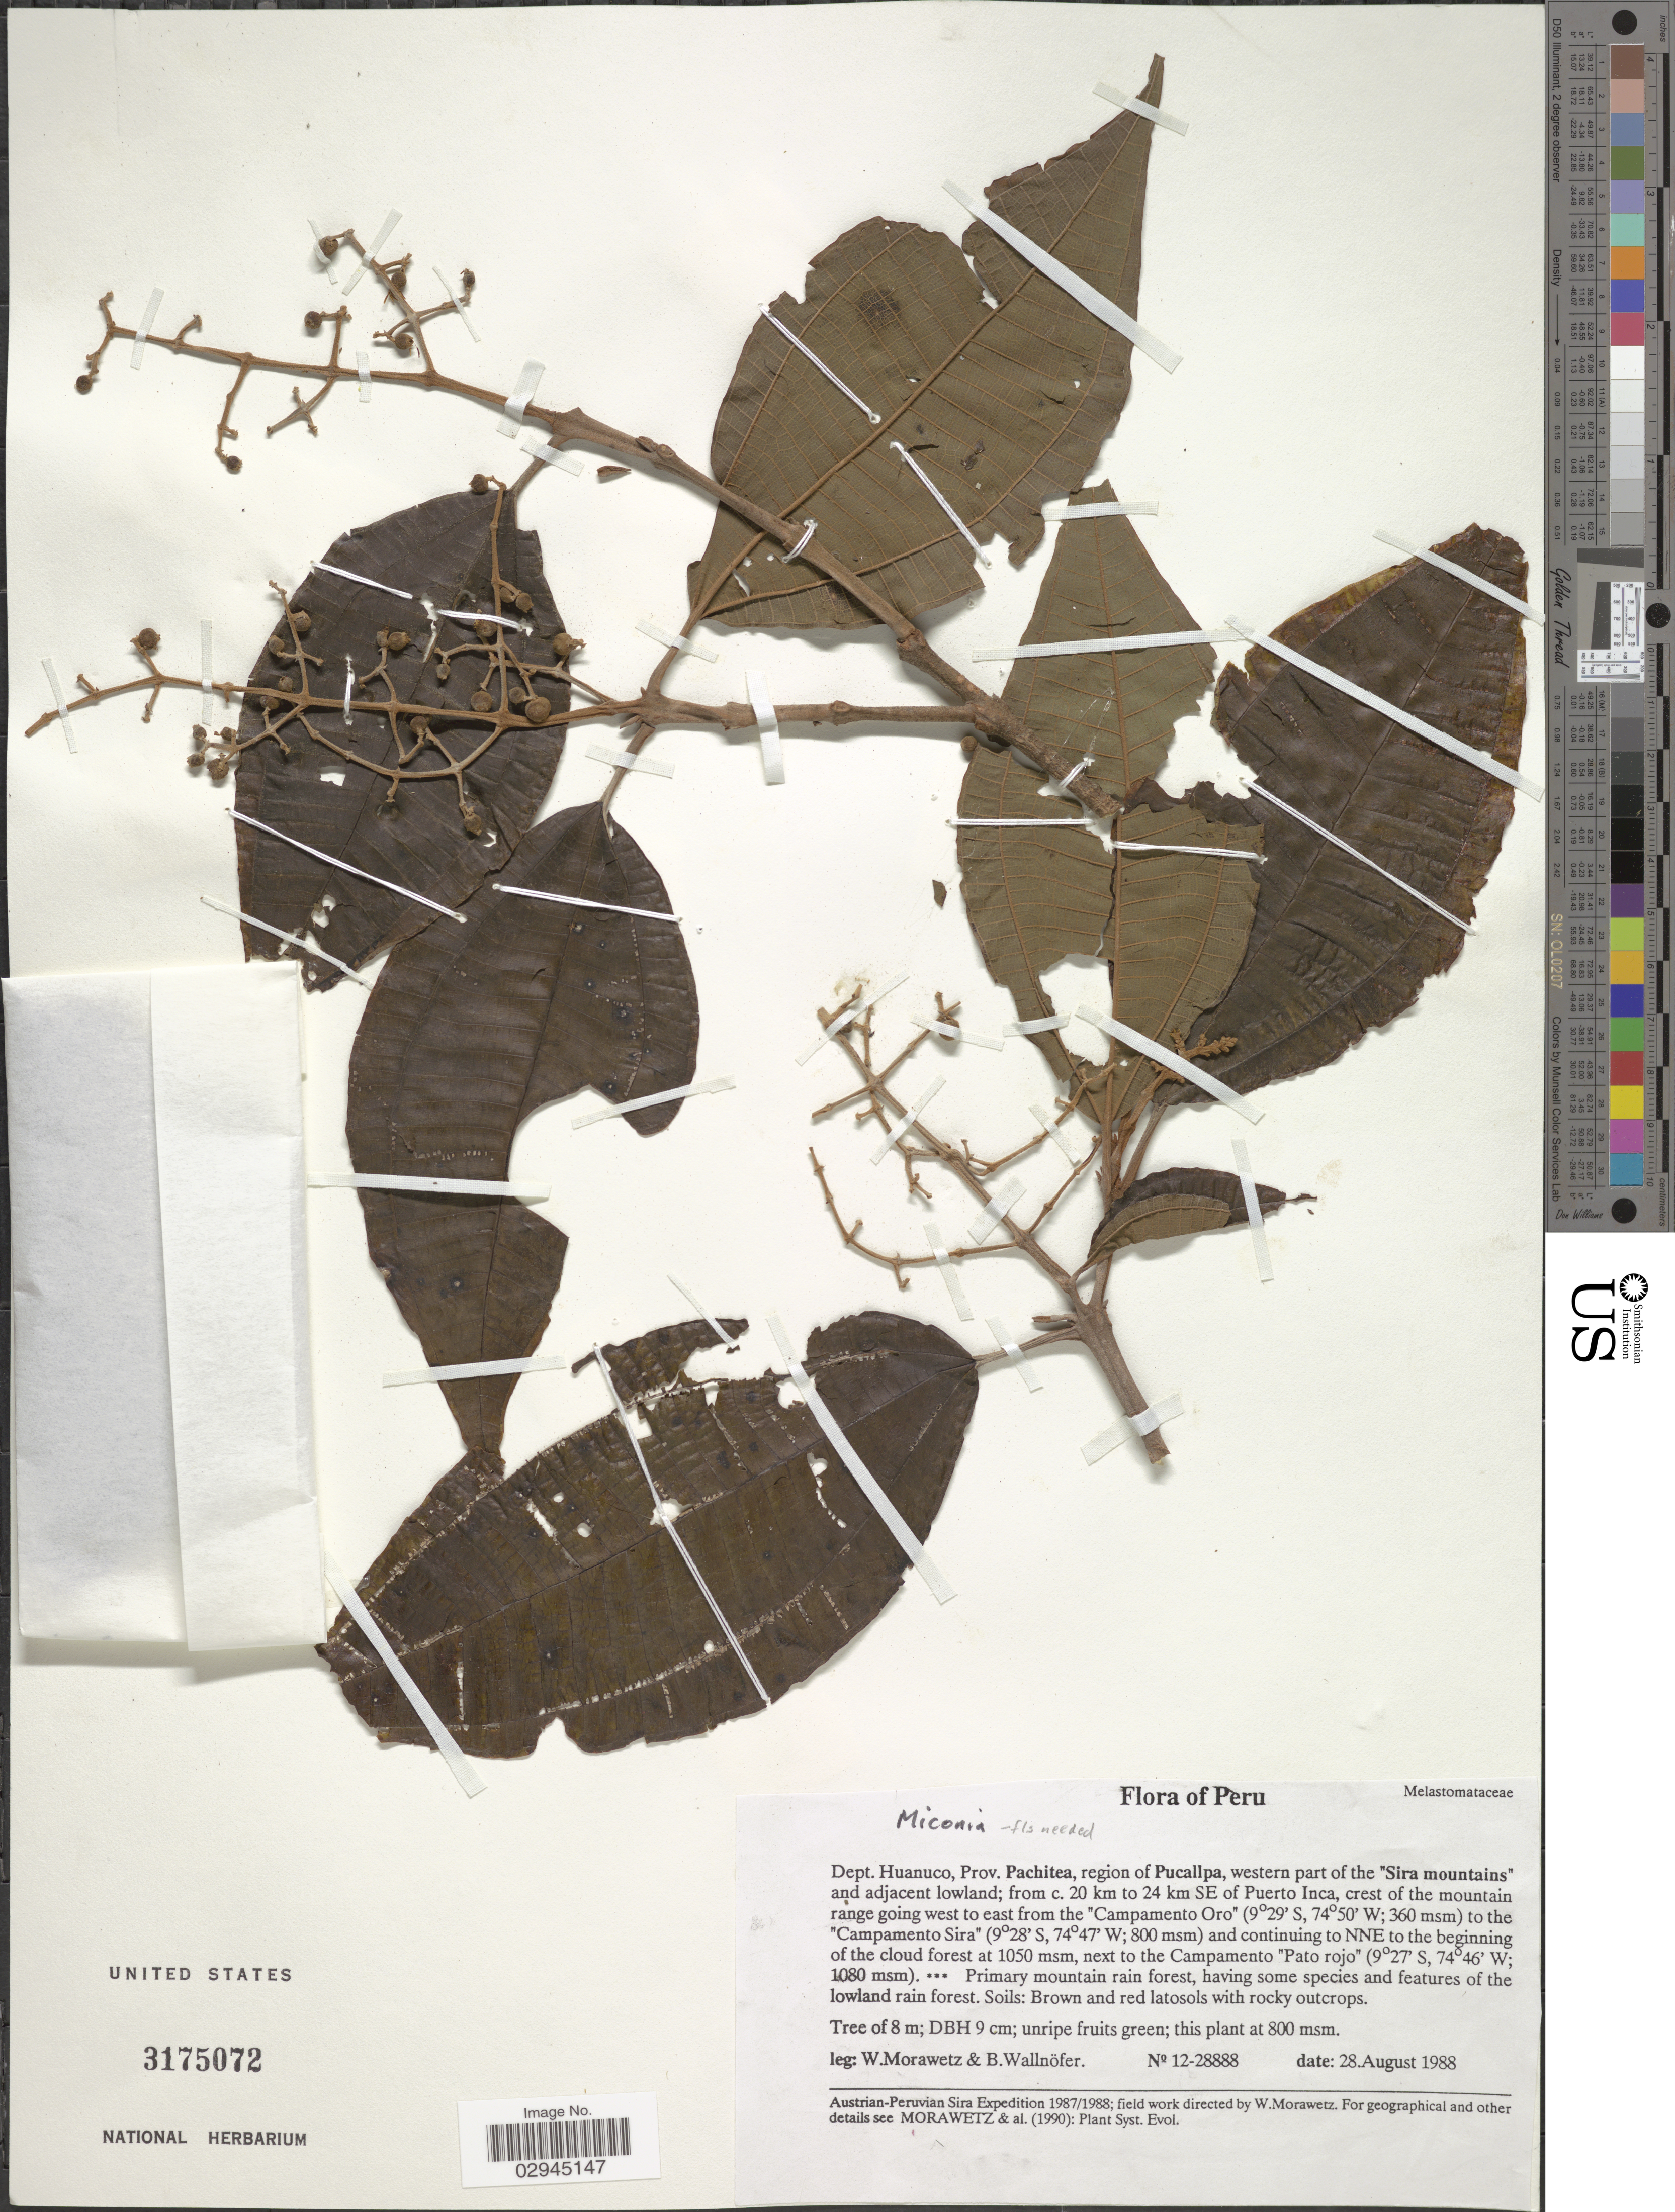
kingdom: Plantae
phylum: Tracheophyta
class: Magnoliopsida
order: Myrtales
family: Melastomataceae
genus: Miconia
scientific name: Miconia sp.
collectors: W. Morawetz & B. Wallnöfer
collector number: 12-28888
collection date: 1988-08-28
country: Peru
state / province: Huánuco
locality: Dept. Huanuco, Prov. Pachitea, region of Pucallpa, western part of the "Sira mountains" and adjacent lowland; from c. 20 km to 24 km SE of Puerto Inca, crest of the mountain range going west to east from the "Campamento Oro" to the "Campamento Sira" and continuing to NNE to the beginning of the cloud forest, next to the Campamento "Pato rojo".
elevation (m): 360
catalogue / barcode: US 3175072